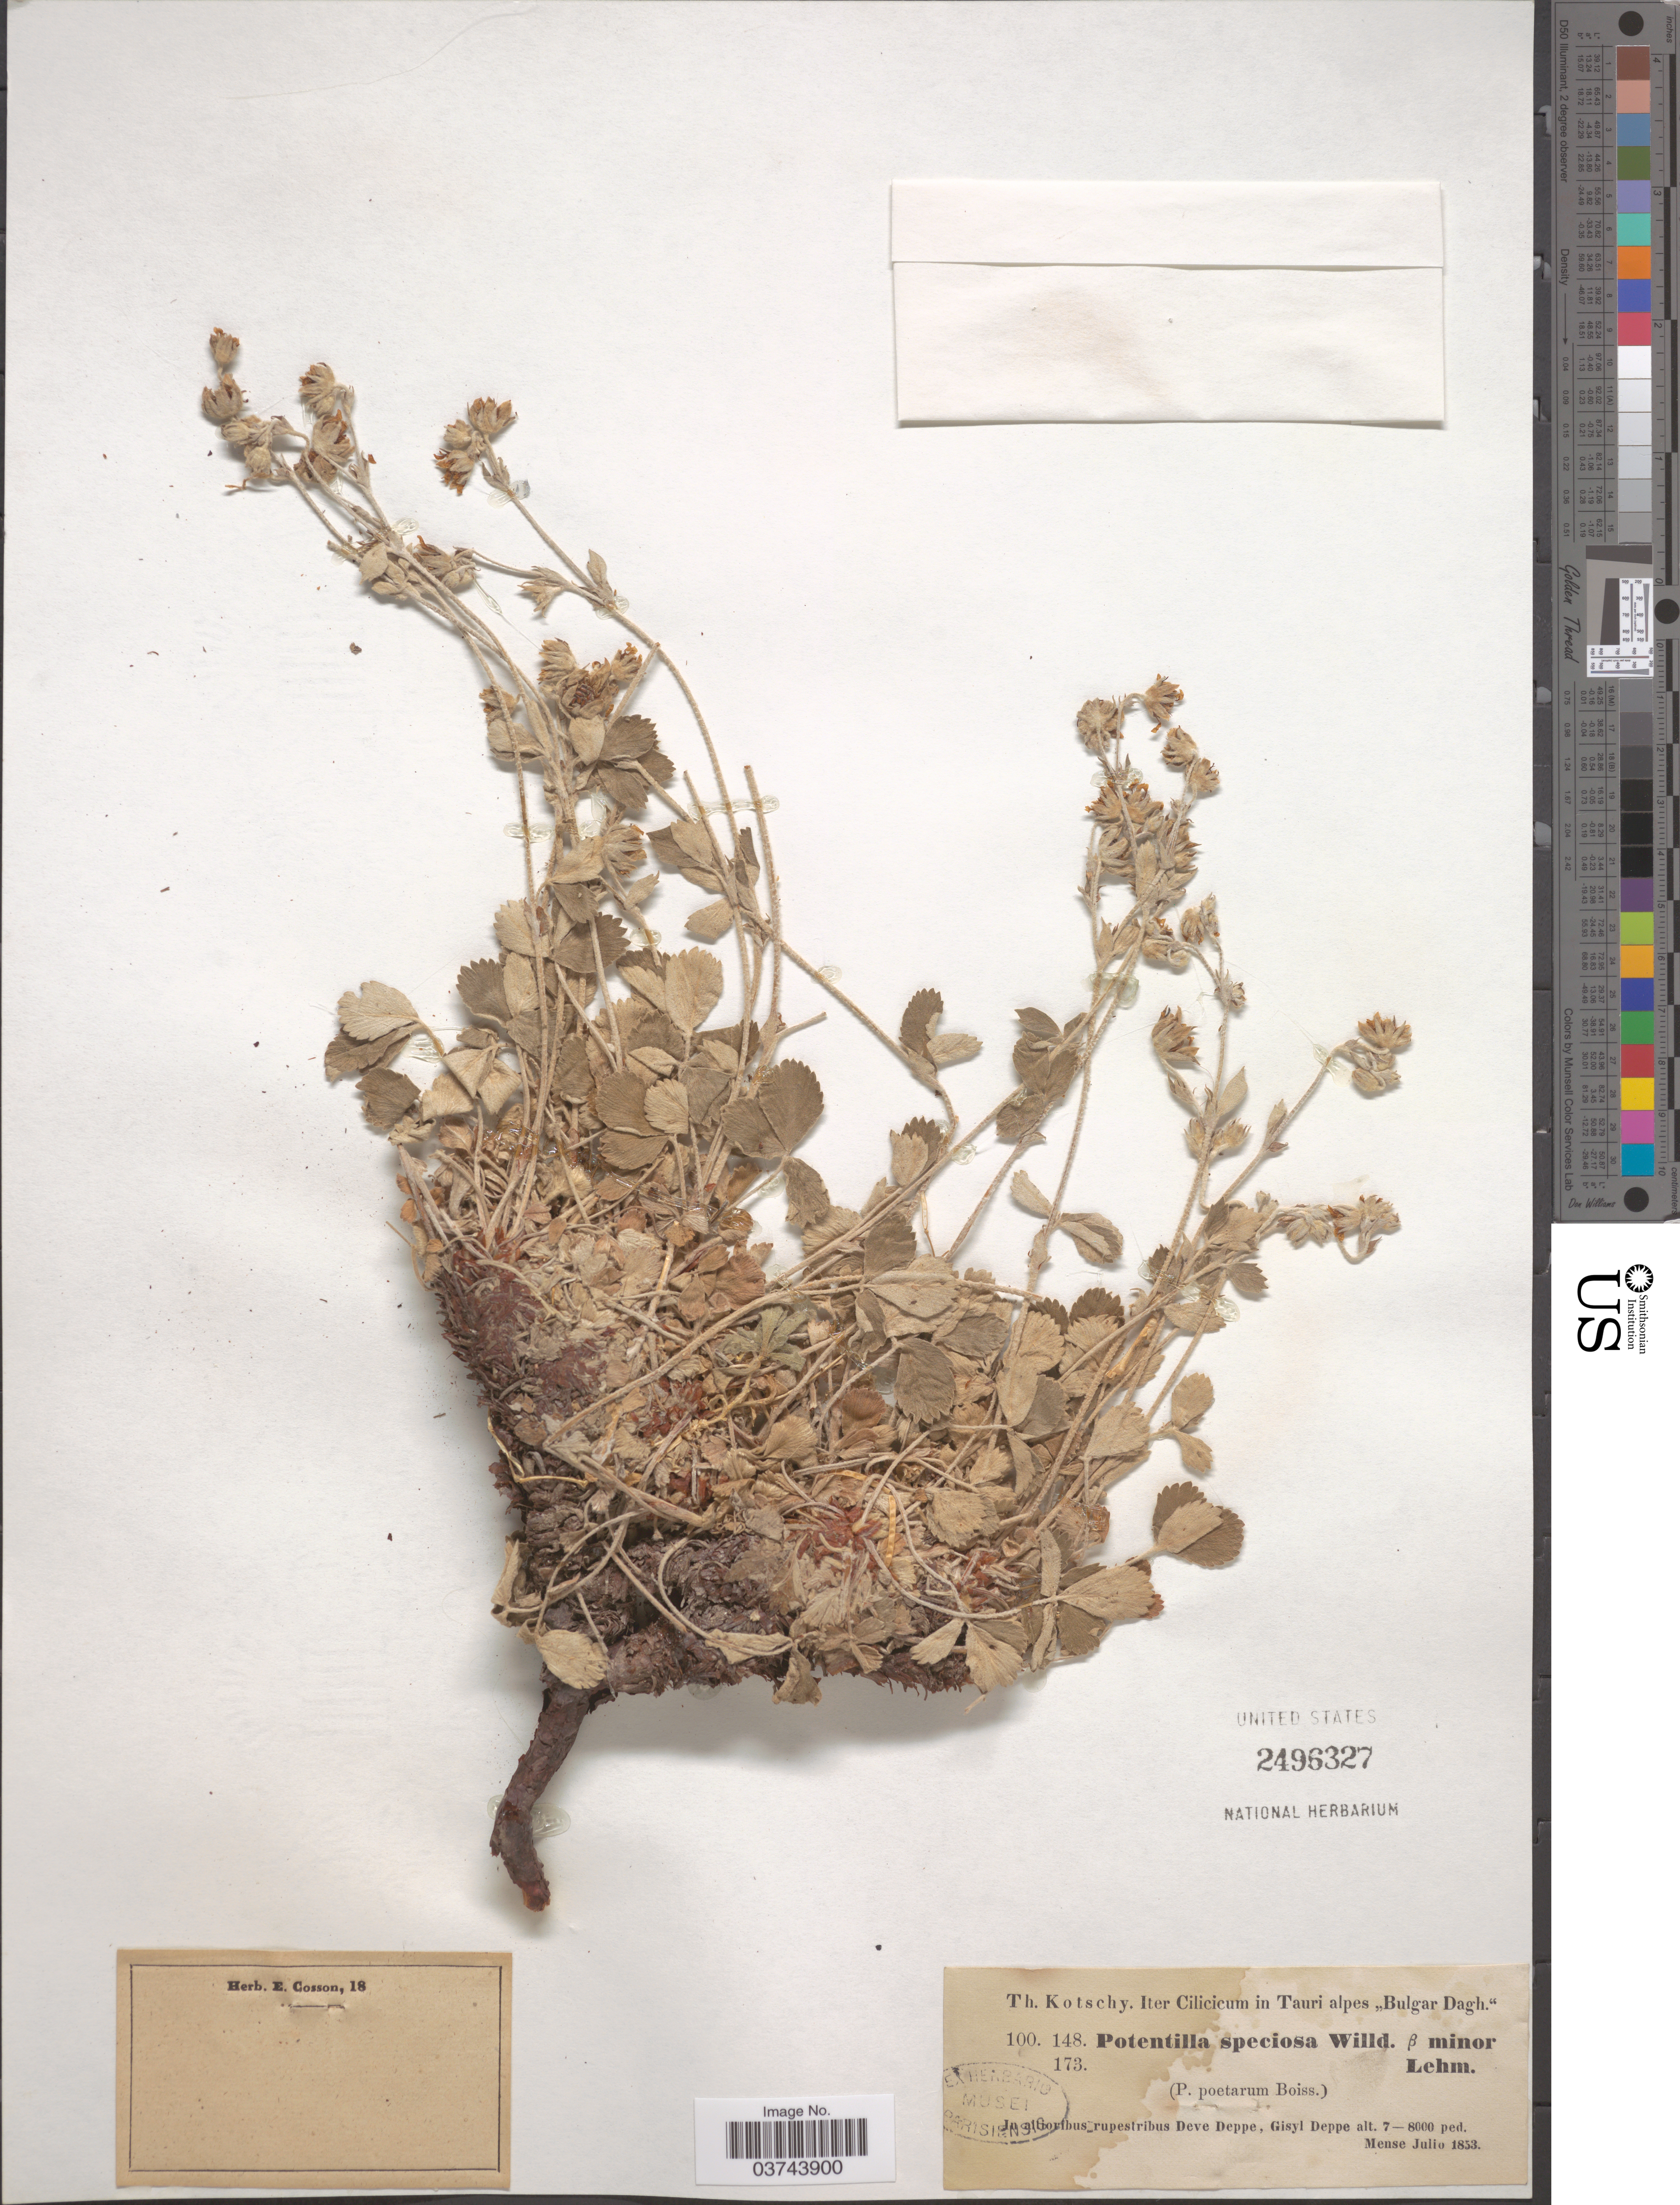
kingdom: Plantae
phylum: Tracheophyta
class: Magnoliopsida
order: Rosales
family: Rosaceae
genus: Potentilla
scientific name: Potentilla speciosa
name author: Willd.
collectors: K. G. Kotschy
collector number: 100/148/173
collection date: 1853-07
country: Turkey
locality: Iter Cilicicum in Tauri alpes "Bulgar Dagh". In altioribus rupestribus Deve Deppe, Gisyl Deppe.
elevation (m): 2134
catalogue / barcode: US 2496327